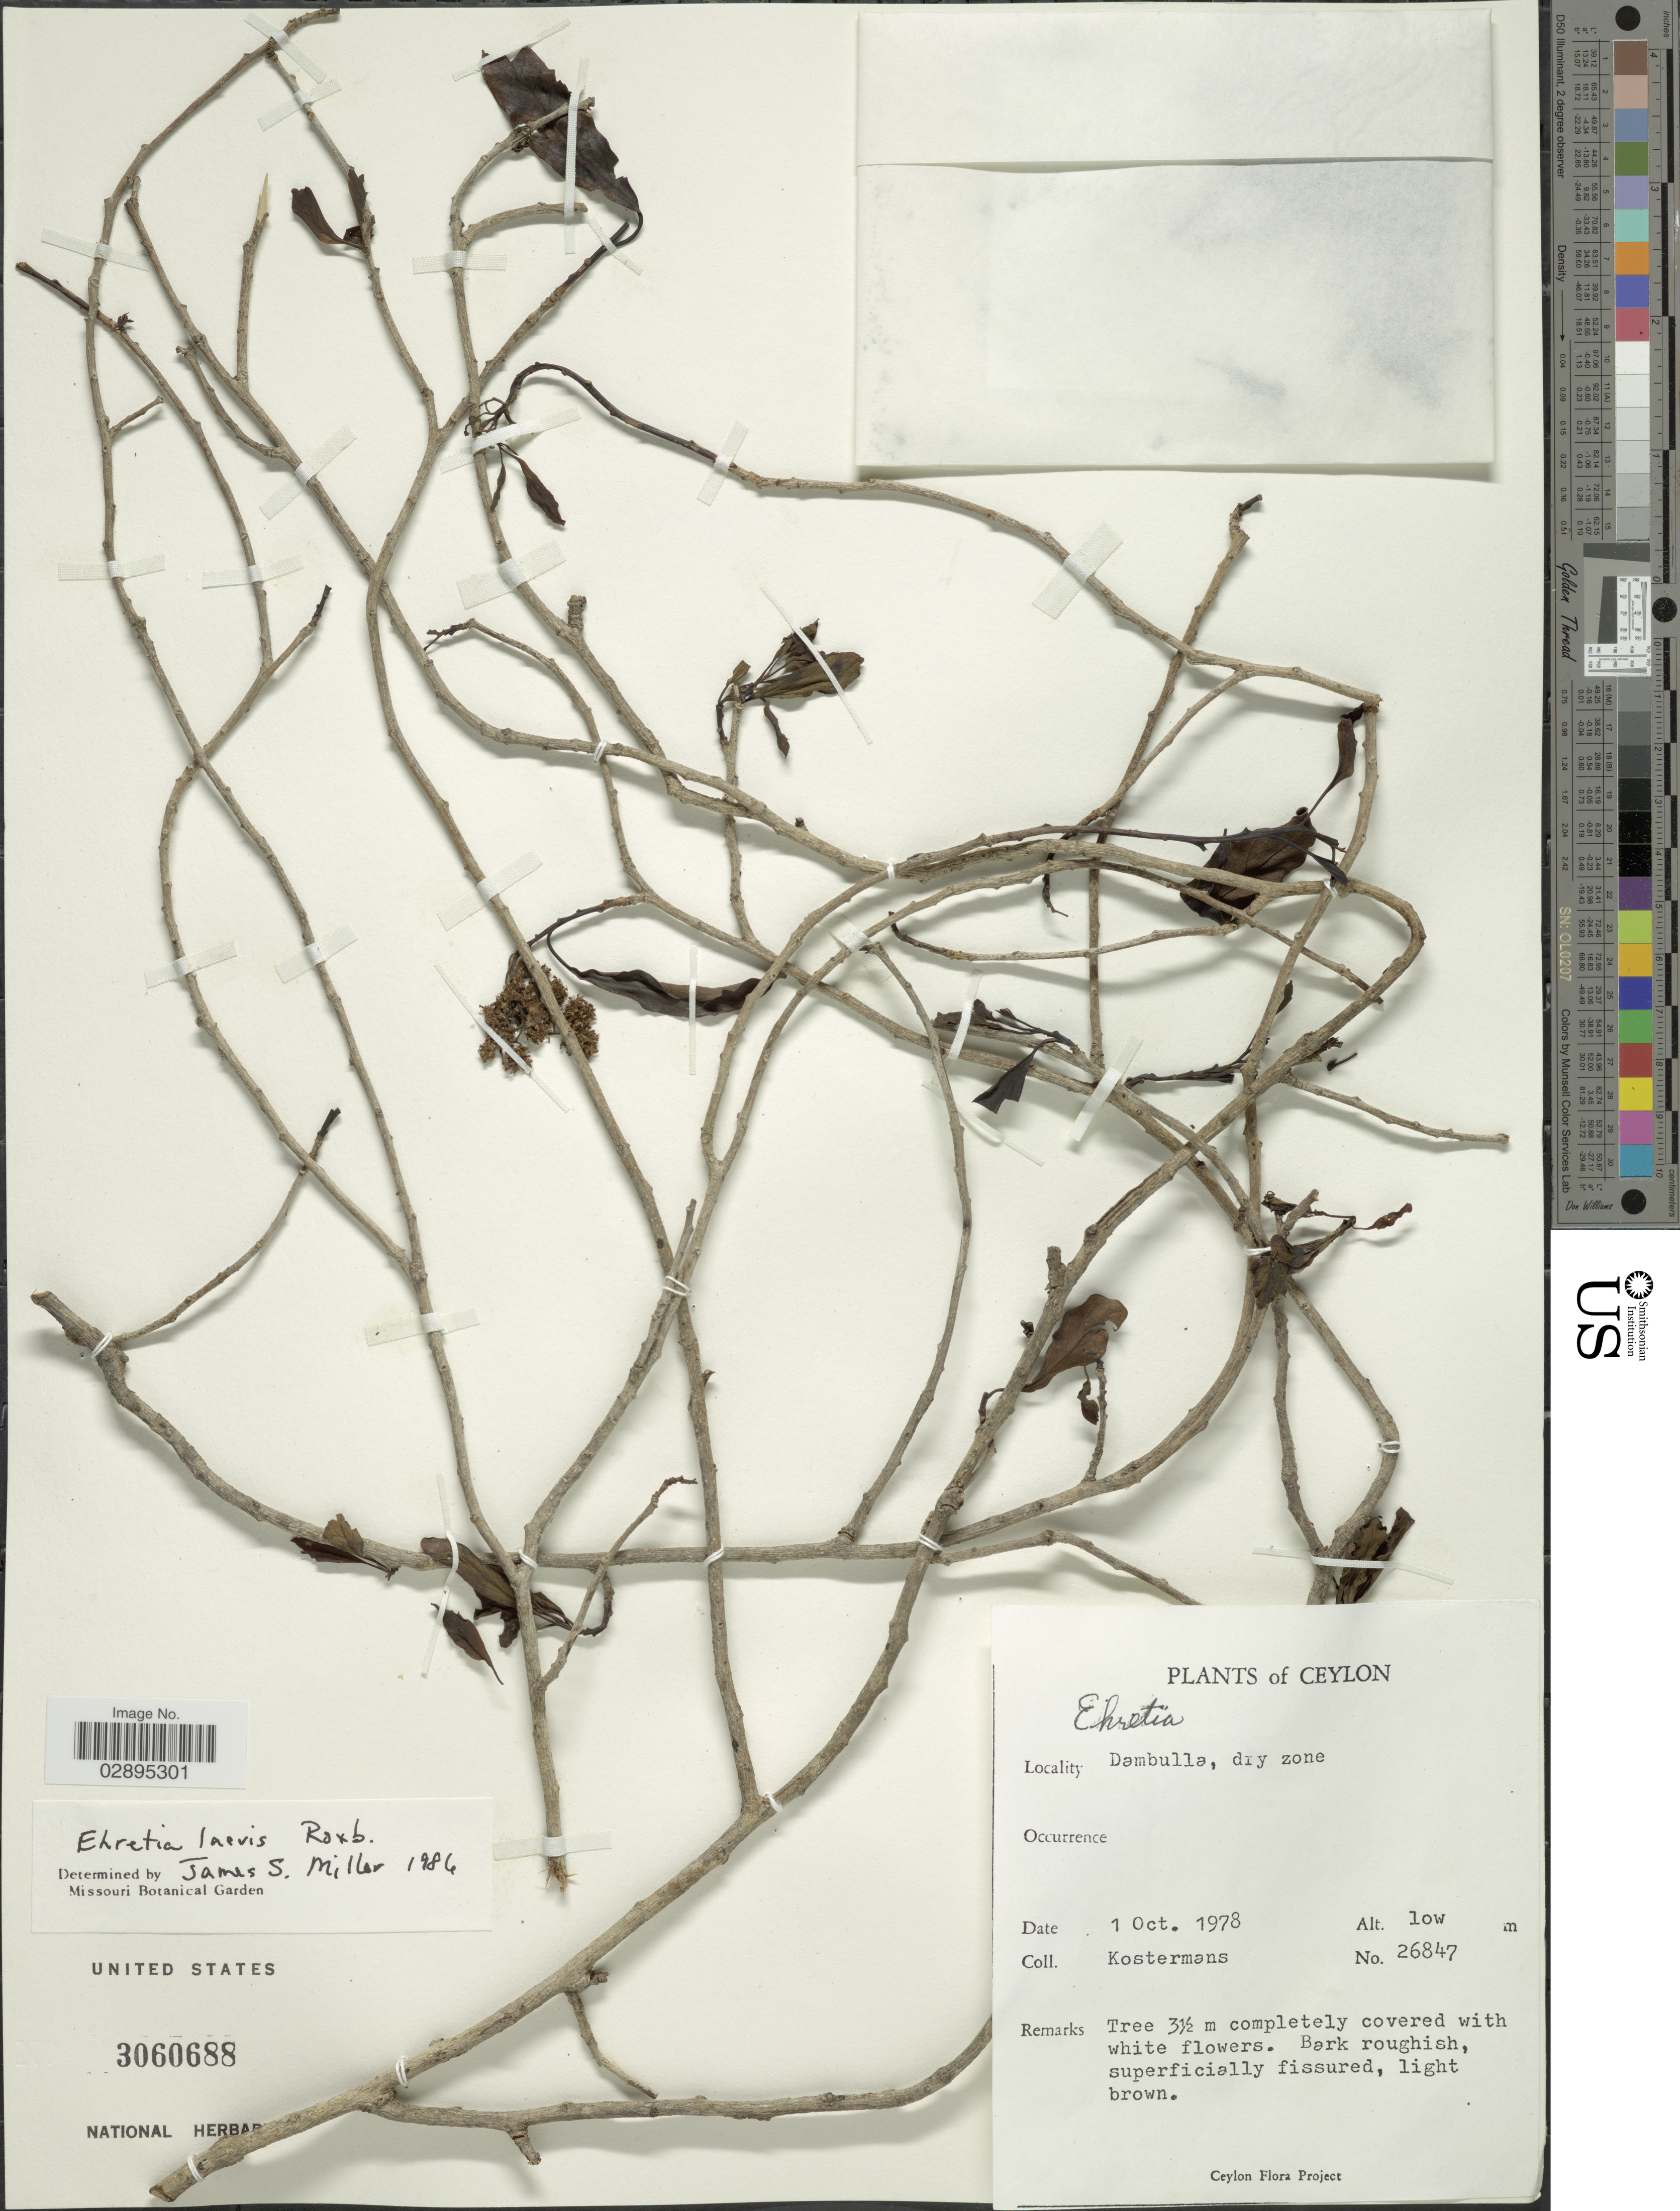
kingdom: Plantae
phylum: Tracheophyta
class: Magnoliopsida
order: Boraginales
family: Ehretiaceae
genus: Ehretia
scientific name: Ehretia laevis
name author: Roxb.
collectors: Kostermans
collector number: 26847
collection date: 1978-10-01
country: Sri Lanka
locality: Ceylon. Dambulla, dry zone.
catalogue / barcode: US 3060688